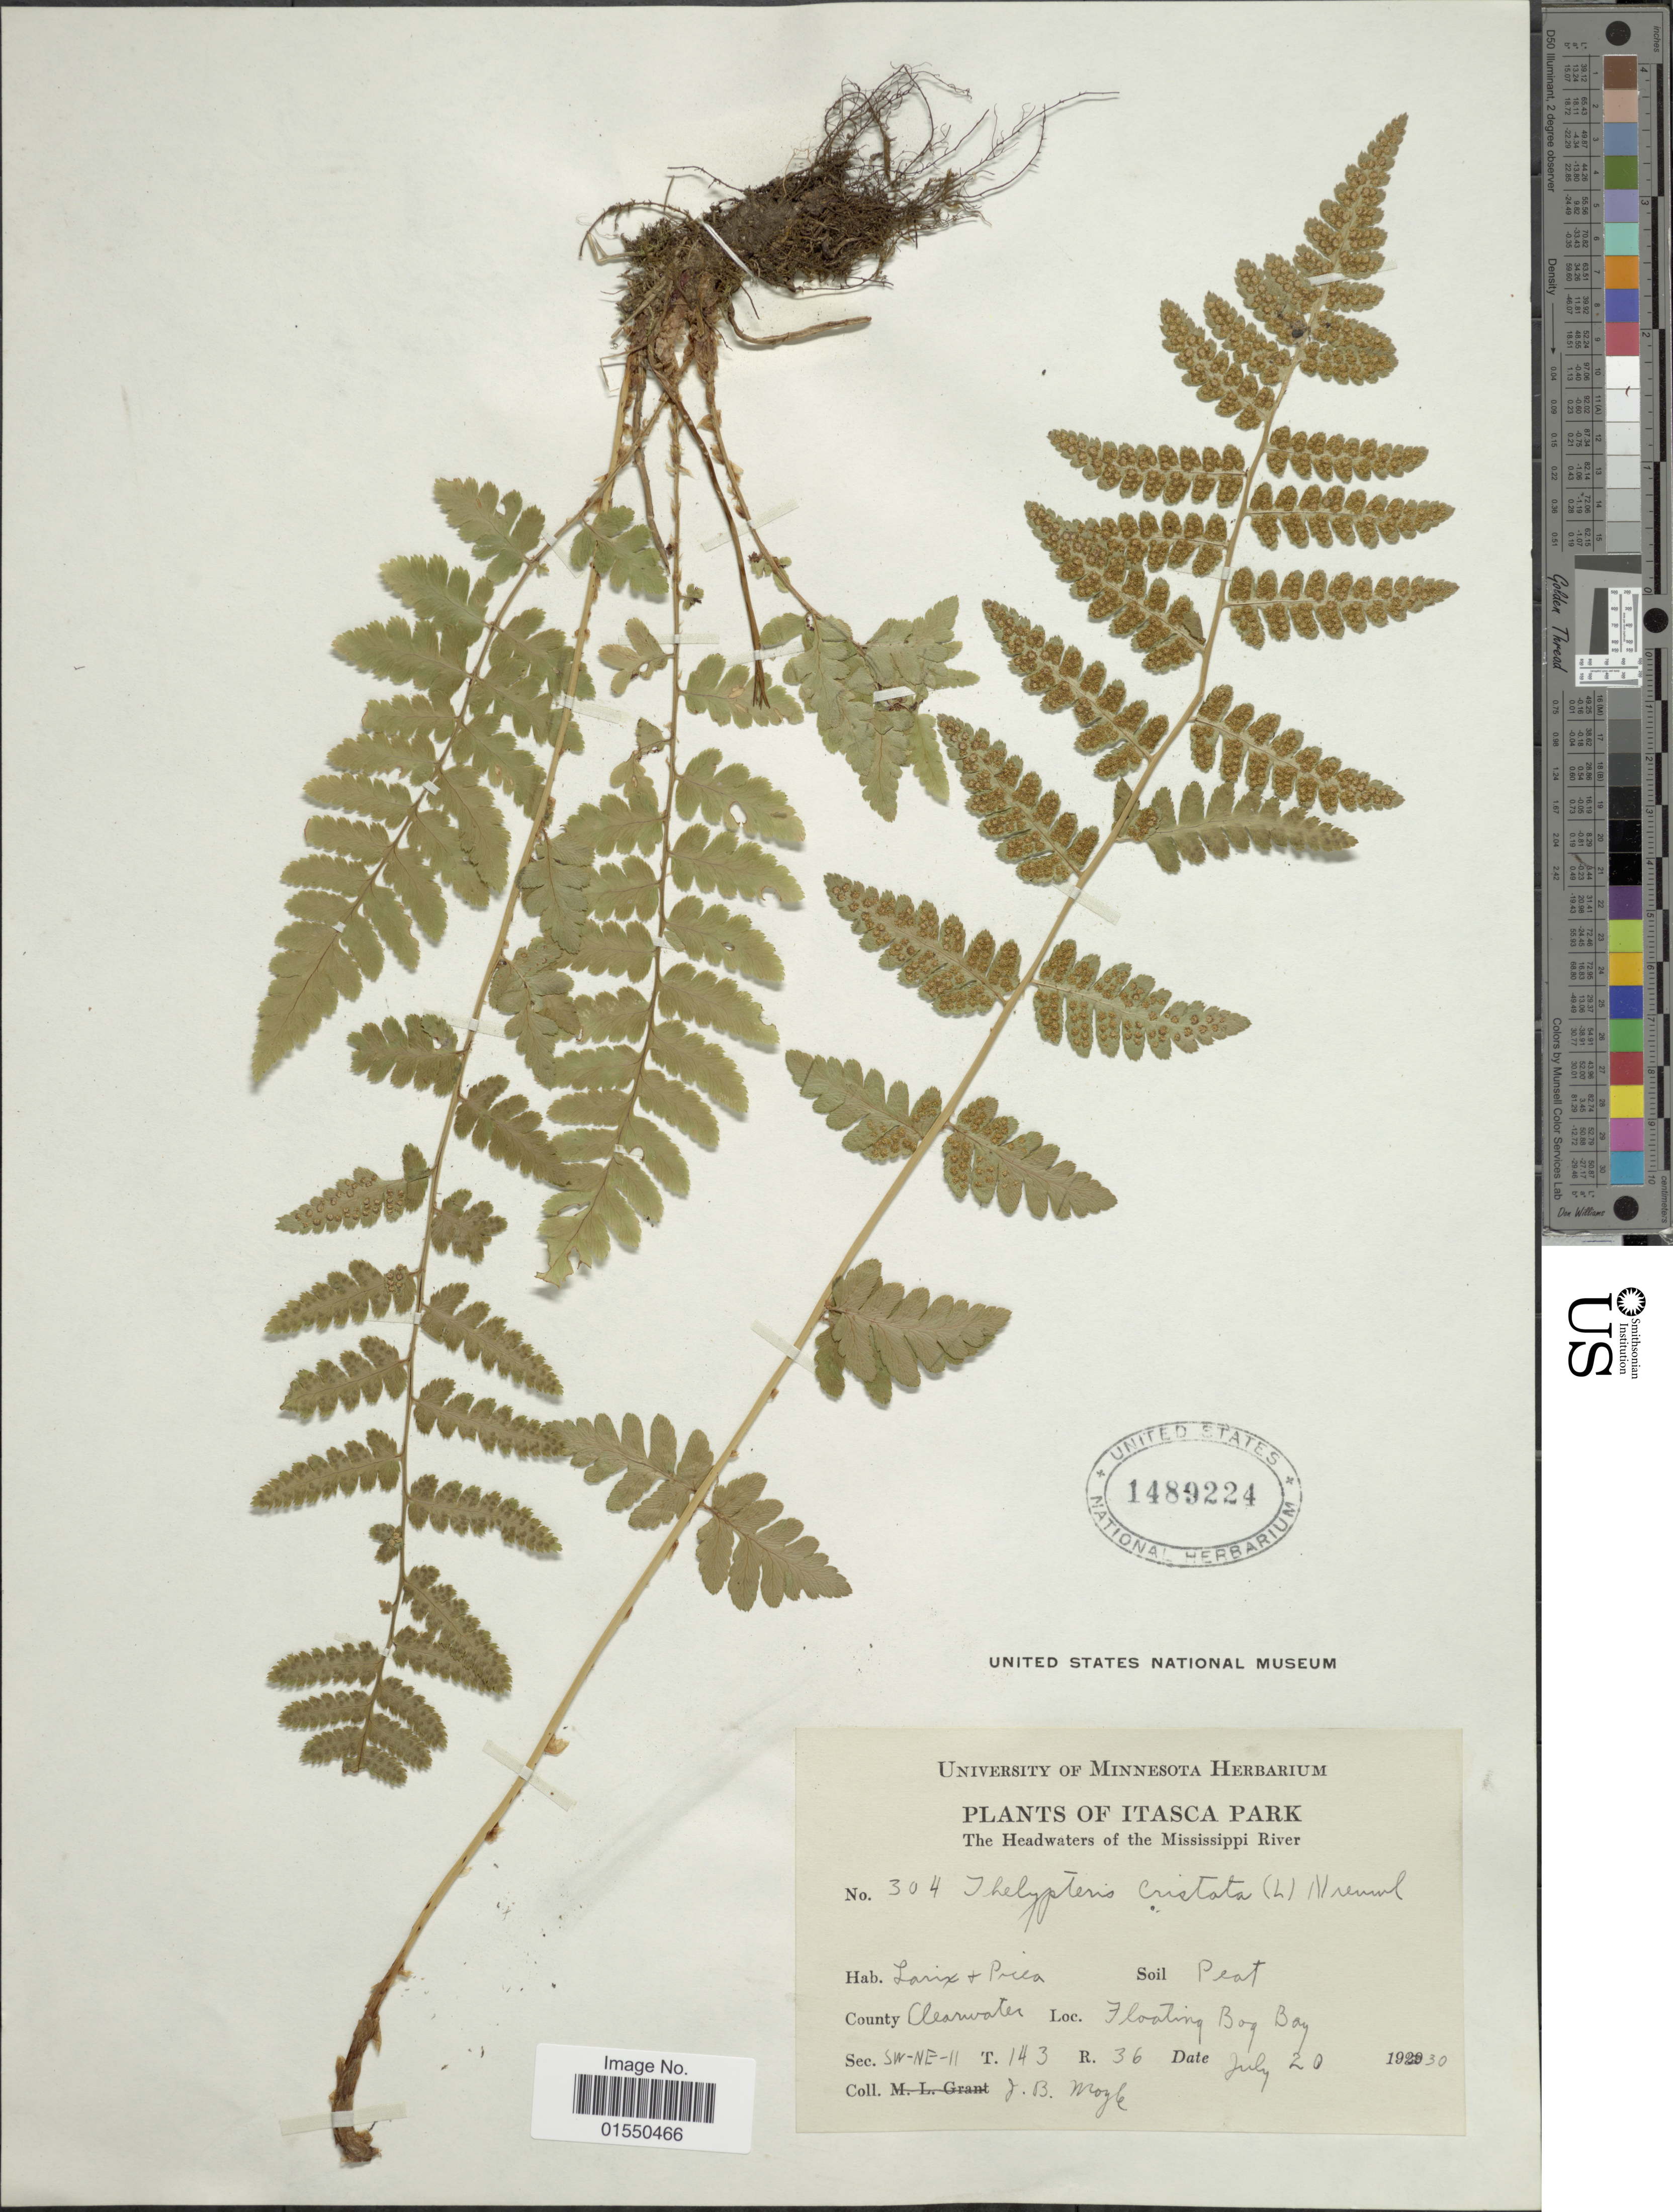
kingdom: Plantae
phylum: Tracheophyta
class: Polypodiopsida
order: Polypodiales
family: Dryopteridaceae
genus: Dryopteris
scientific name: Dryopteris cristata var. spinulosa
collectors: J. Moyle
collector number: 304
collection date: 1930-07-20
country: United States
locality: Itasca Park, The headwaters of the Mississippi River, Floating Nog Bay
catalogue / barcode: US 1489224